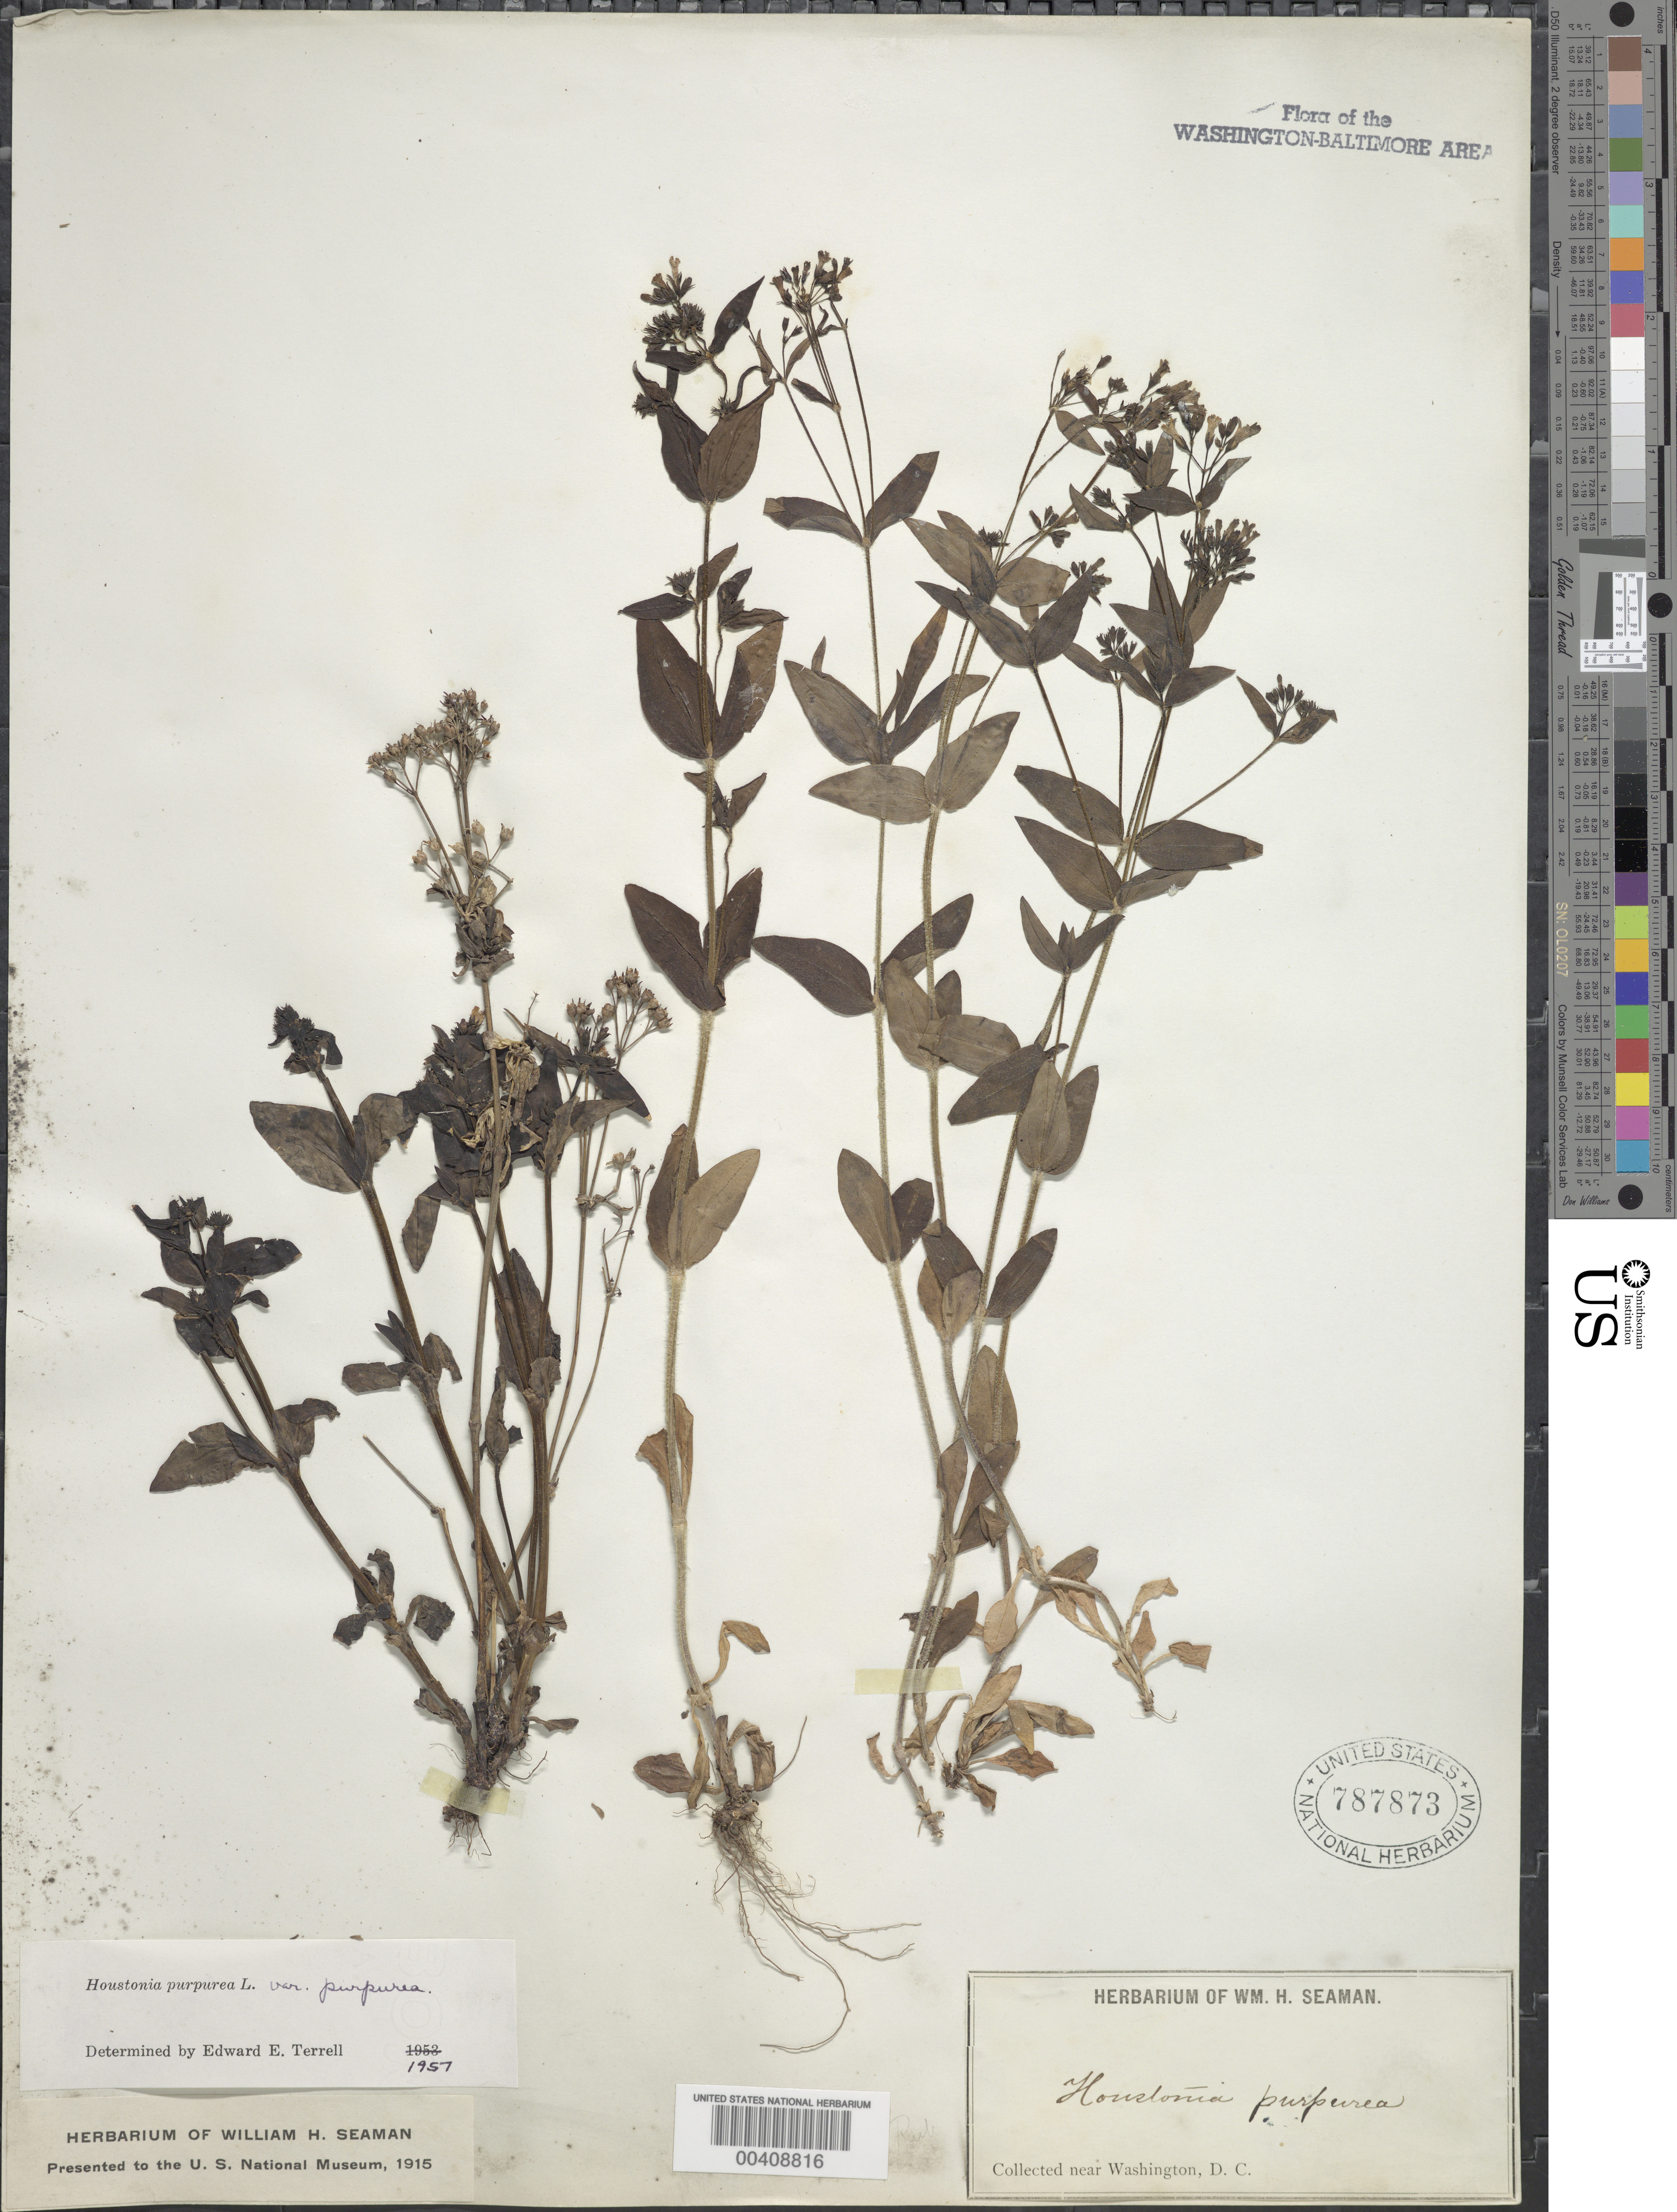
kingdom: Plantae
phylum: Tracheophyta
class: Magnoliopsida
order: Gentianales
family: Rubiaceae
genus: Houstonia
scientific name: Houstonia purpurea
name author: L.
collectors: W. Seaman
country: United States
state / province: District of Columbia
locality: Washington DC area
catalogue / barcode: US 787873